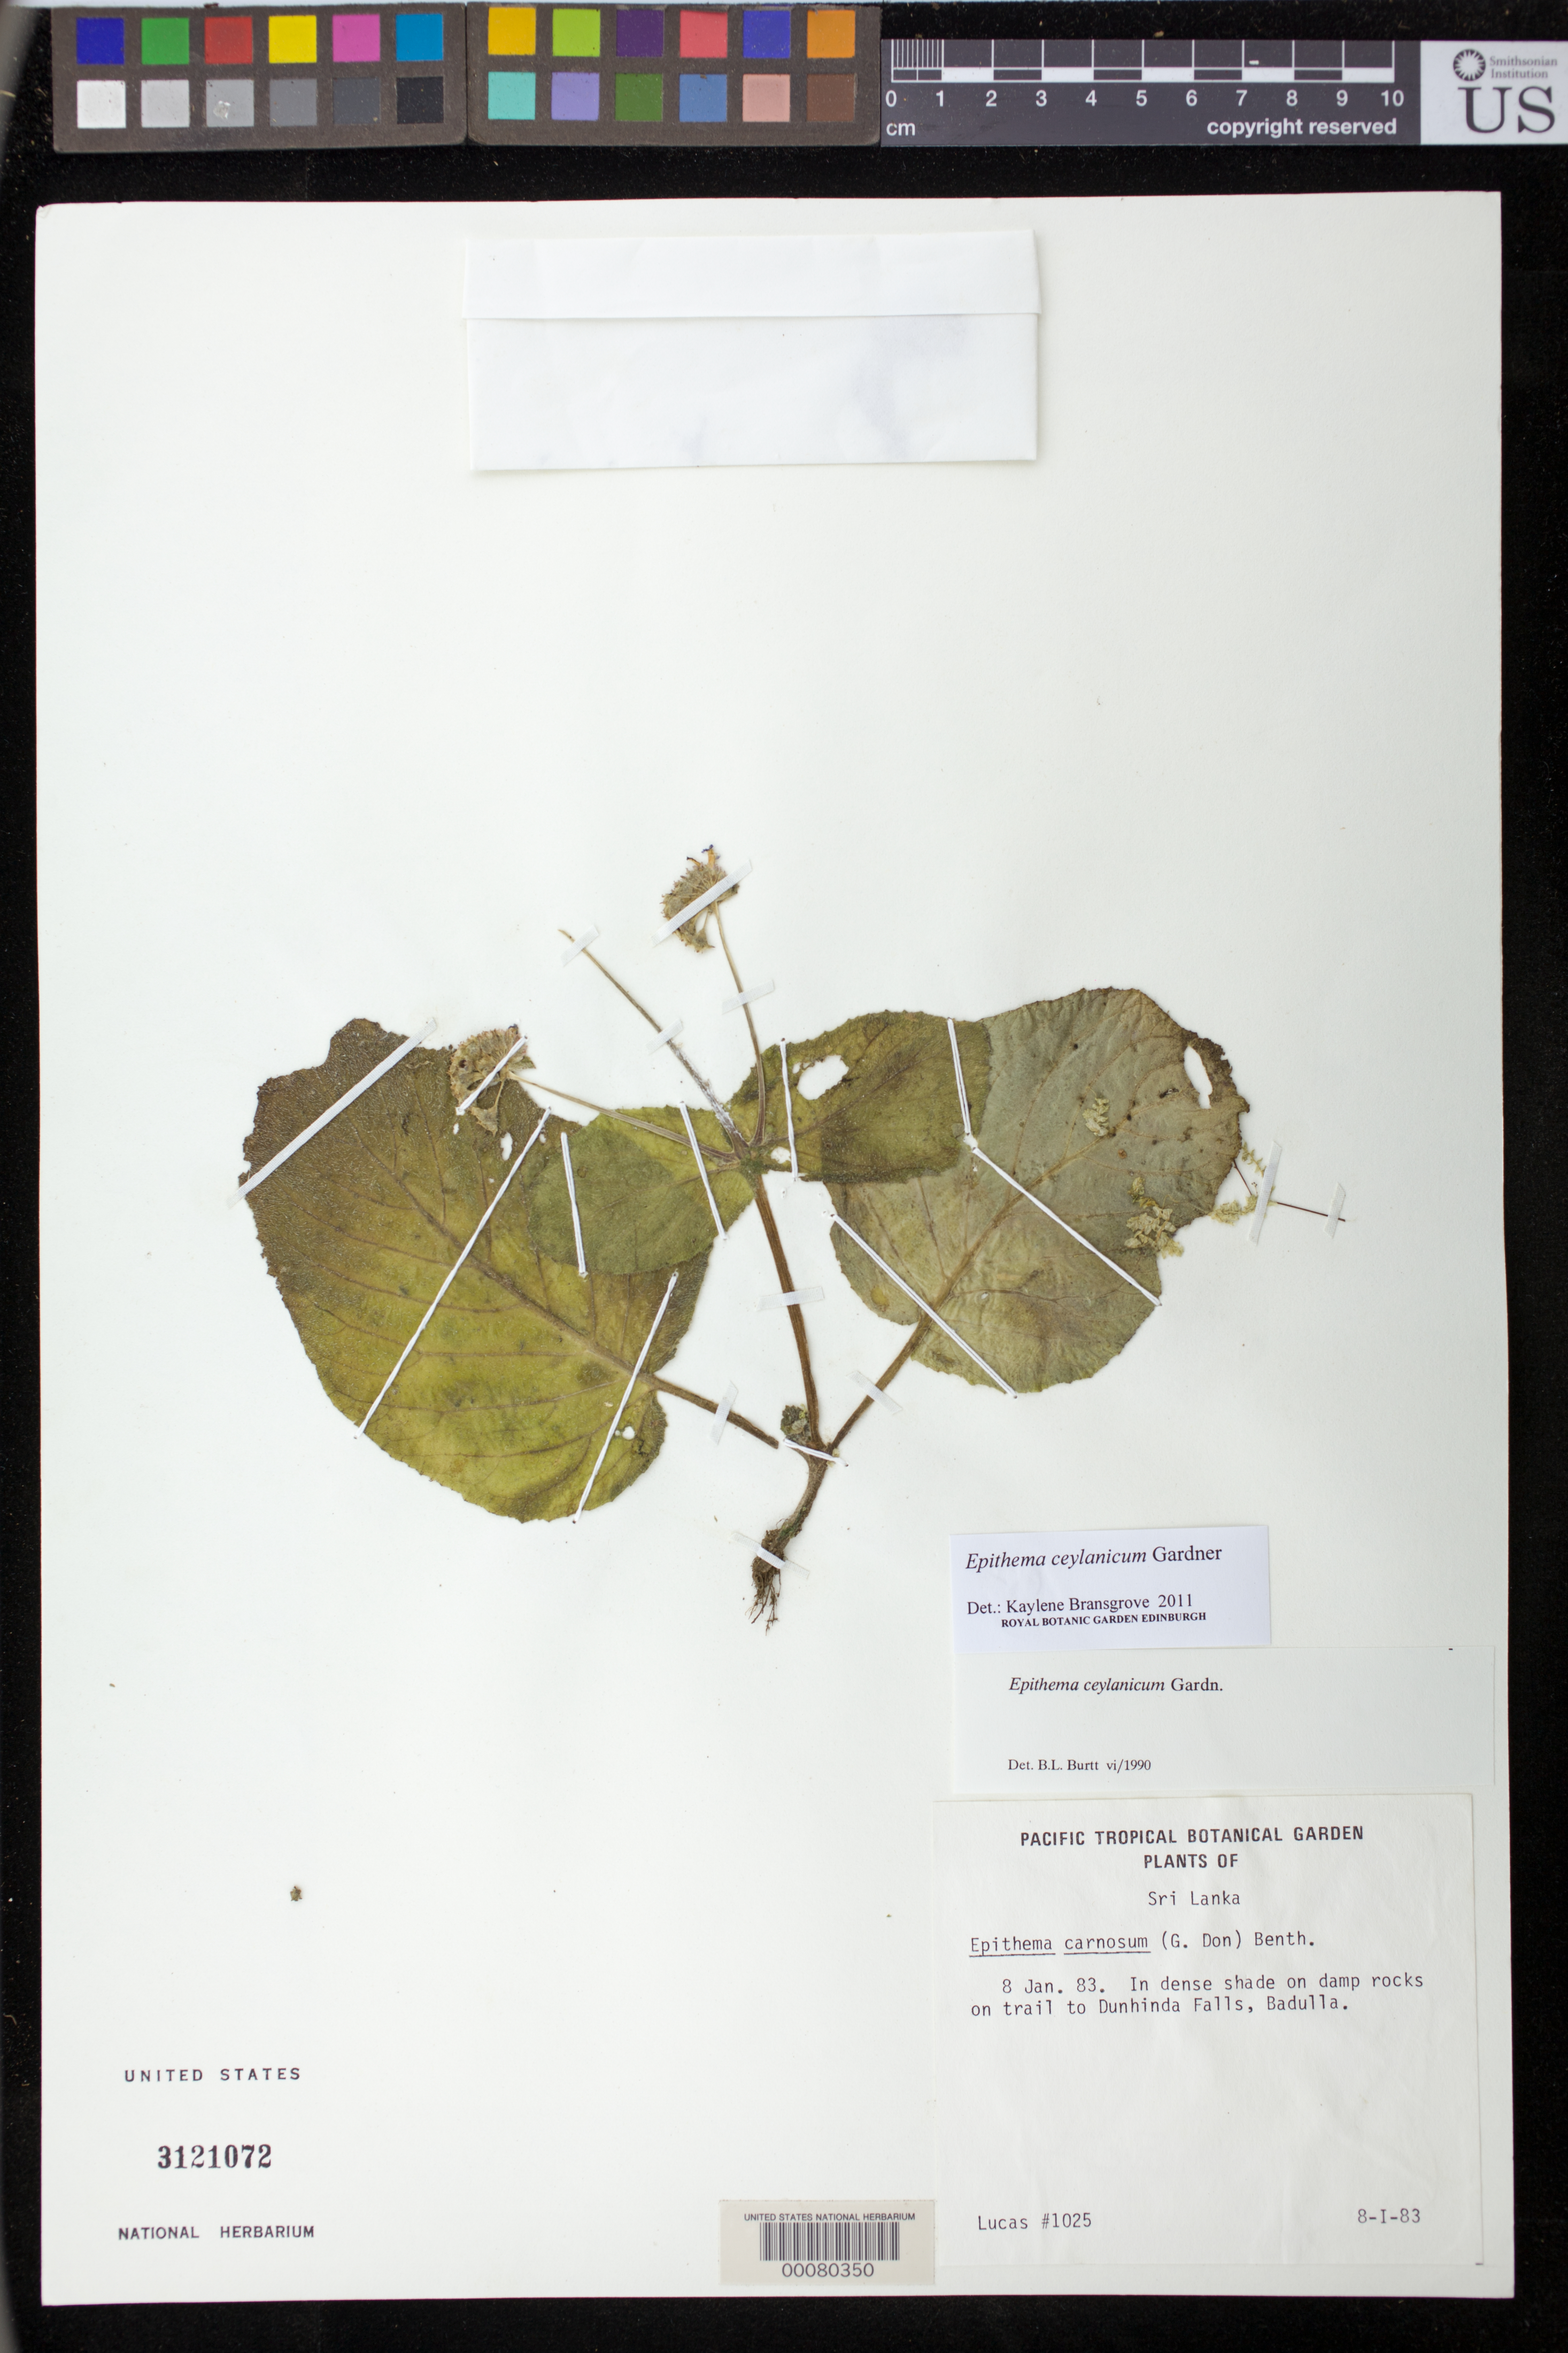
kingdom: Plantae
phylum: Tracheophyta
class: Magnoliopsida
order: Lamiales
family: Gesneriaceae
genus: Epithema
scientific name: Epithema ceylanicum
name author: Wight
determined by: Bransgrove, Kaylene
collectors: Lucas, --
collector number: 1025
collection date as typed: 08 Jan 1983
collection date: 1983-01-08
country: Sri Lanka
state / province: Western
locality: Badulla dist., On trail to dunhinda falls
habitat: In dense shade on damp rocks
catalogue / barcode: US 3121072